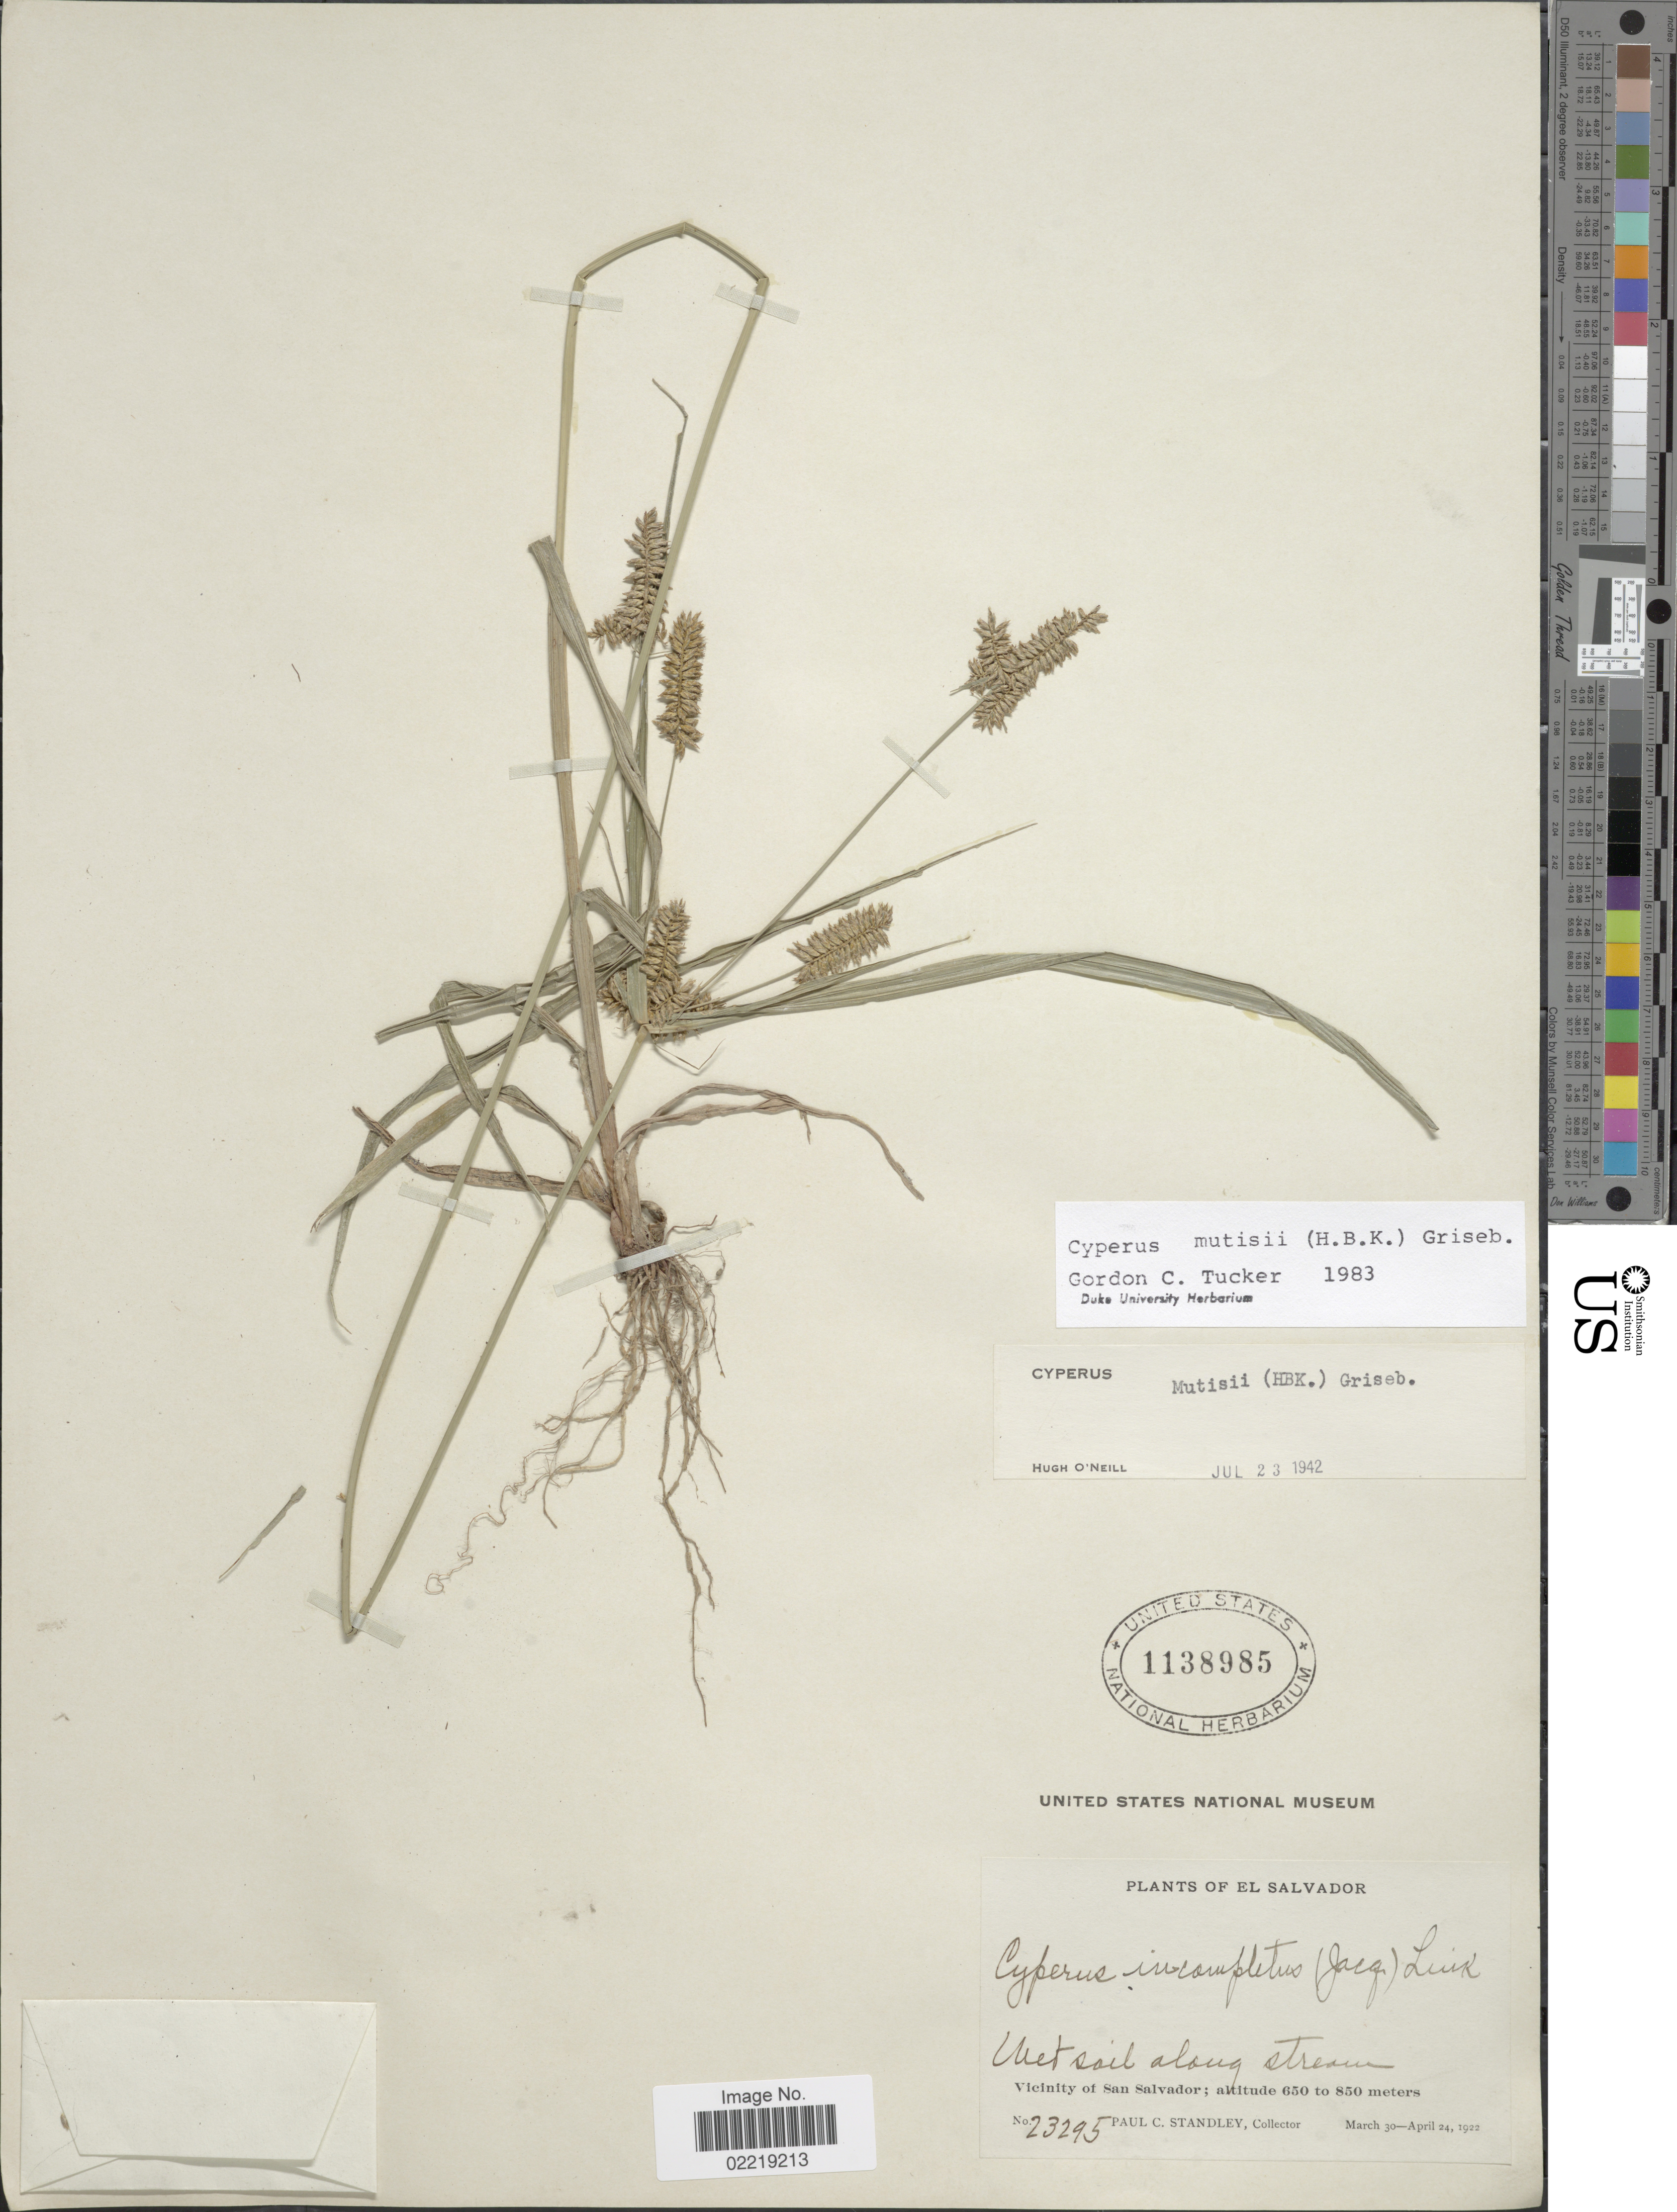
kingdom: Plantae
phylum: Tracheophyta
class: Liliopsida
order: Poales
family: Cyperaceae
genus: Cyperus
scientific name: Cyperus mutisii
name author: (Kunth) Andersson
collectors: P. C. Standley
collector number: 23295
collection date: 1922-03-30/1922-04-24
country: El Salvador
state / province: San Salvador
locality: Vicinity of San Salvador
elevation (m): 650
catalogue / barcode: US 1138985